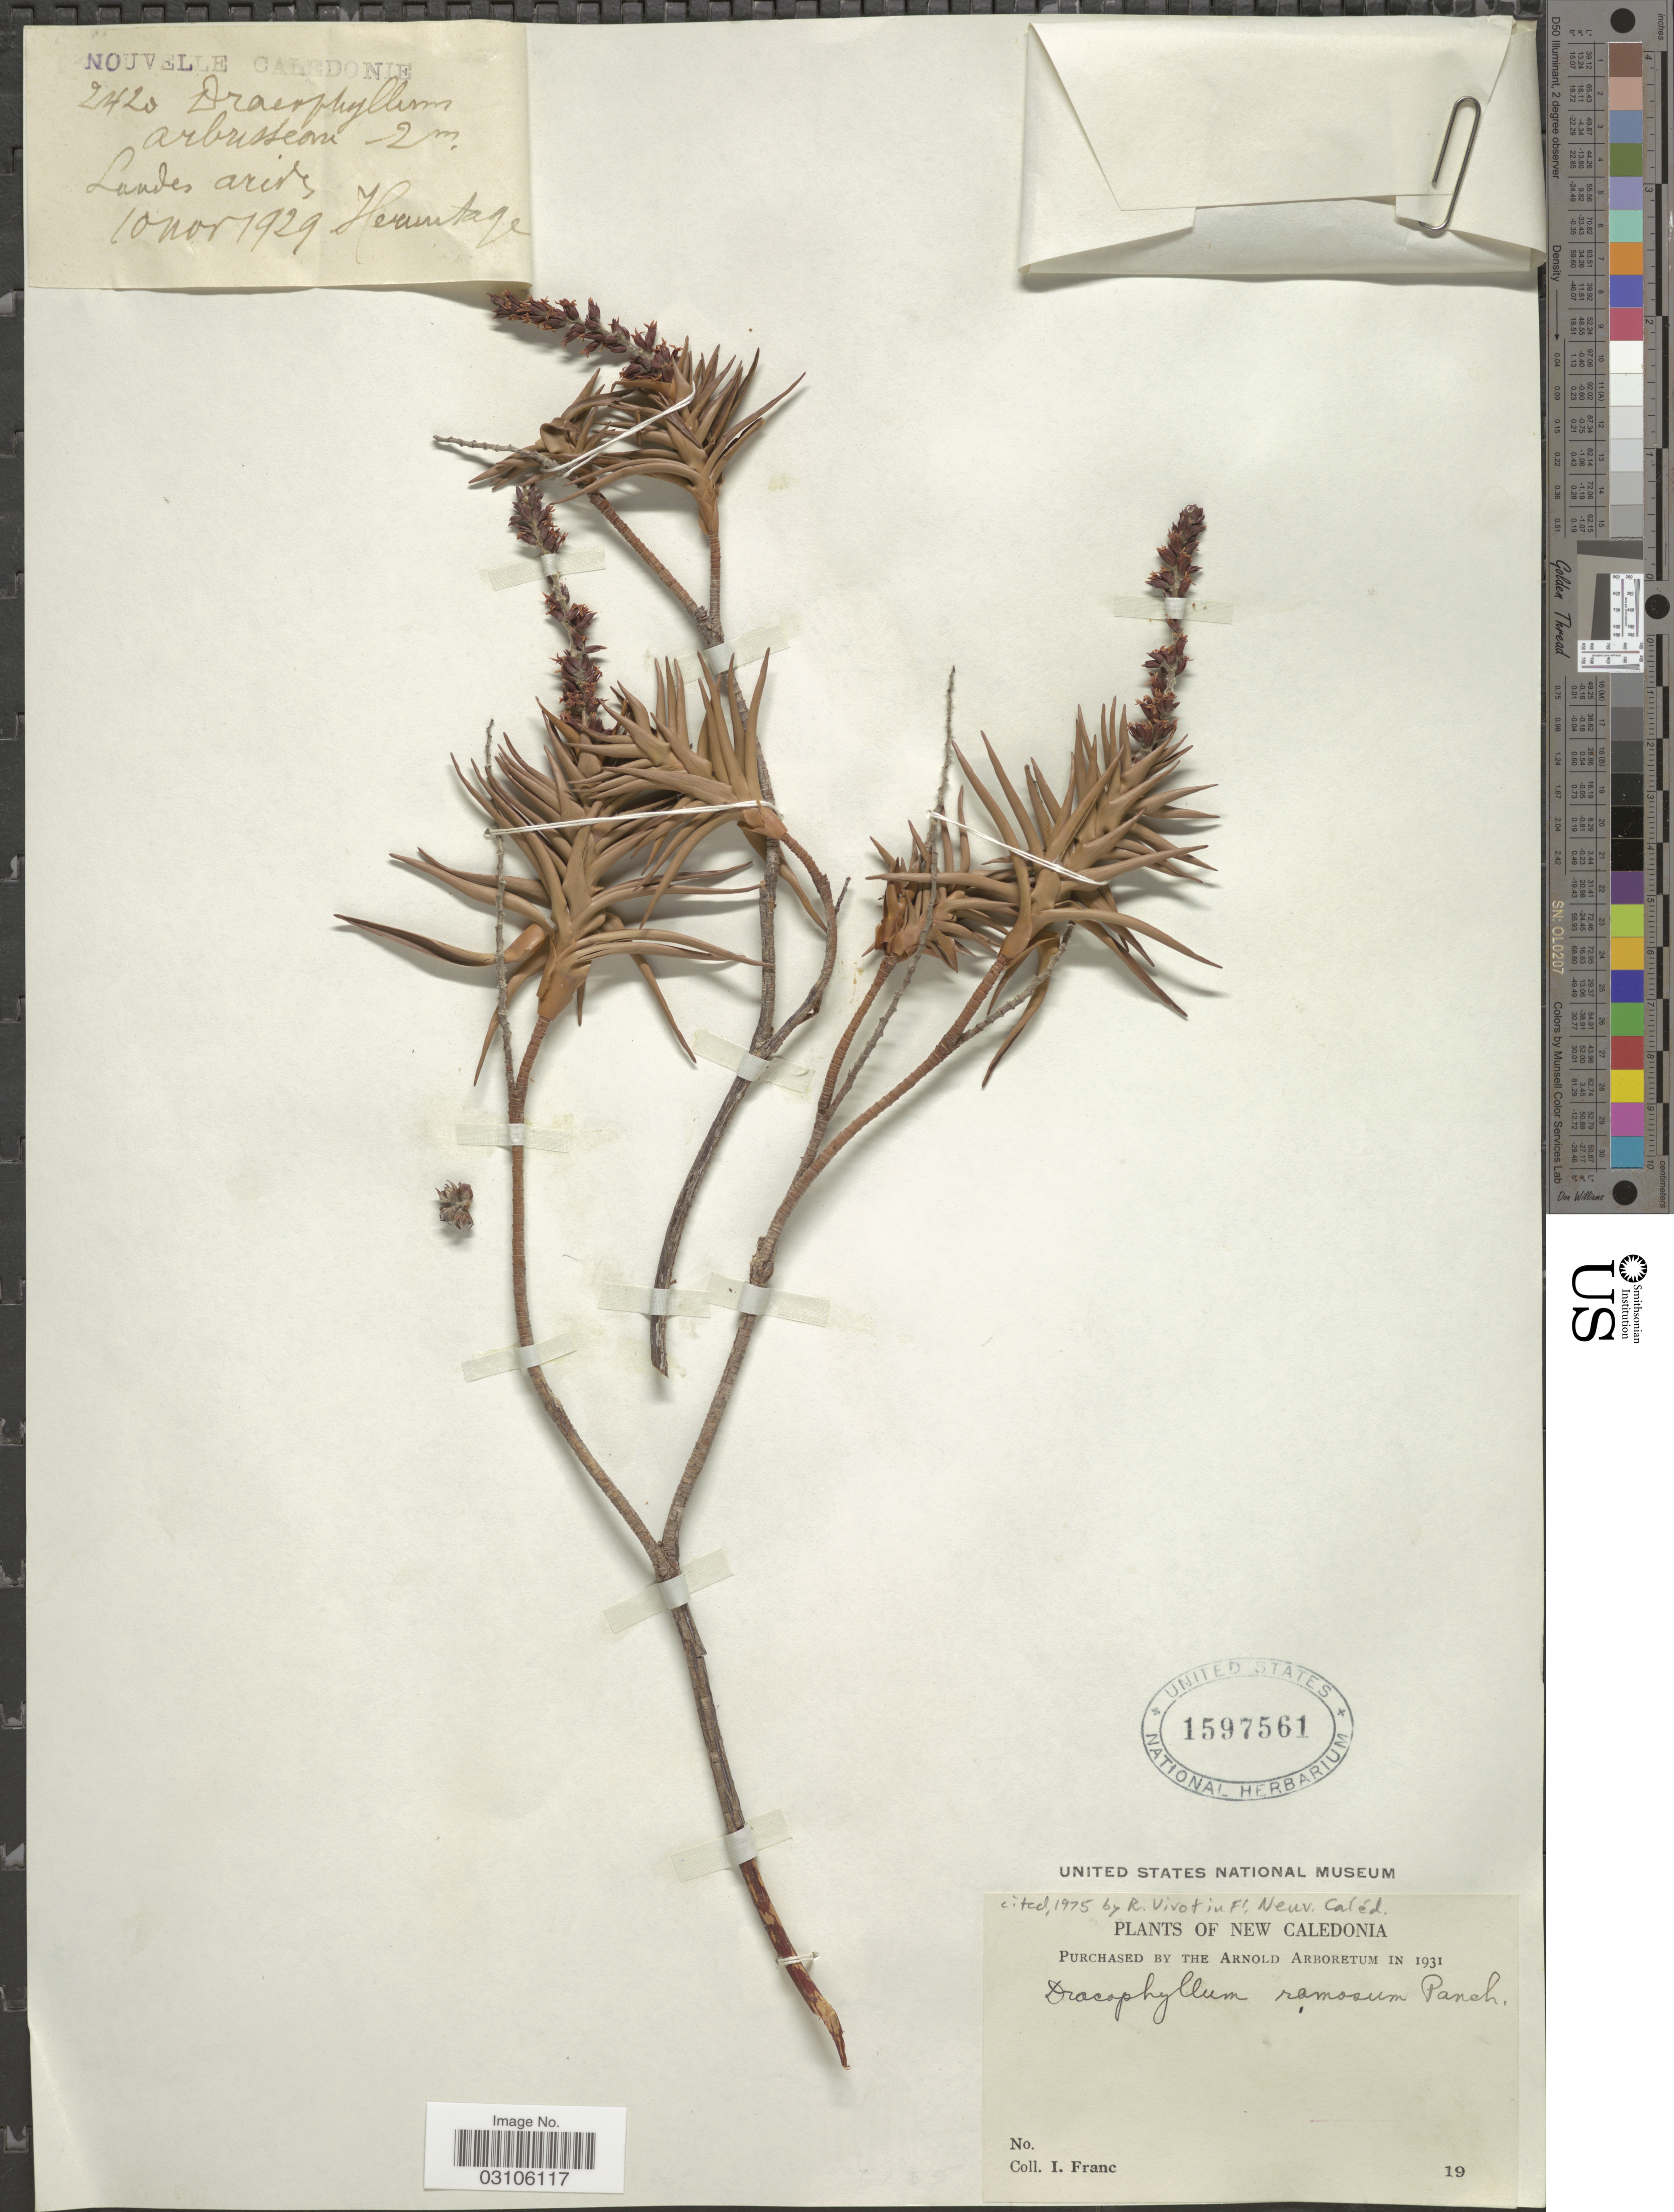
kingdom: Plantae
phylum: Tracheophyta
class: Magnoliopsida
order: Ericales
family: Ericaceae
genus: Dracophyllum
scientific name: Dracophyllum ramosum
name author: Pancher ex Brongn. & Gris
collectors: I. Franc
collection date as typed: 19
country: New Caledonia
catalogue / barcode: US 1597561